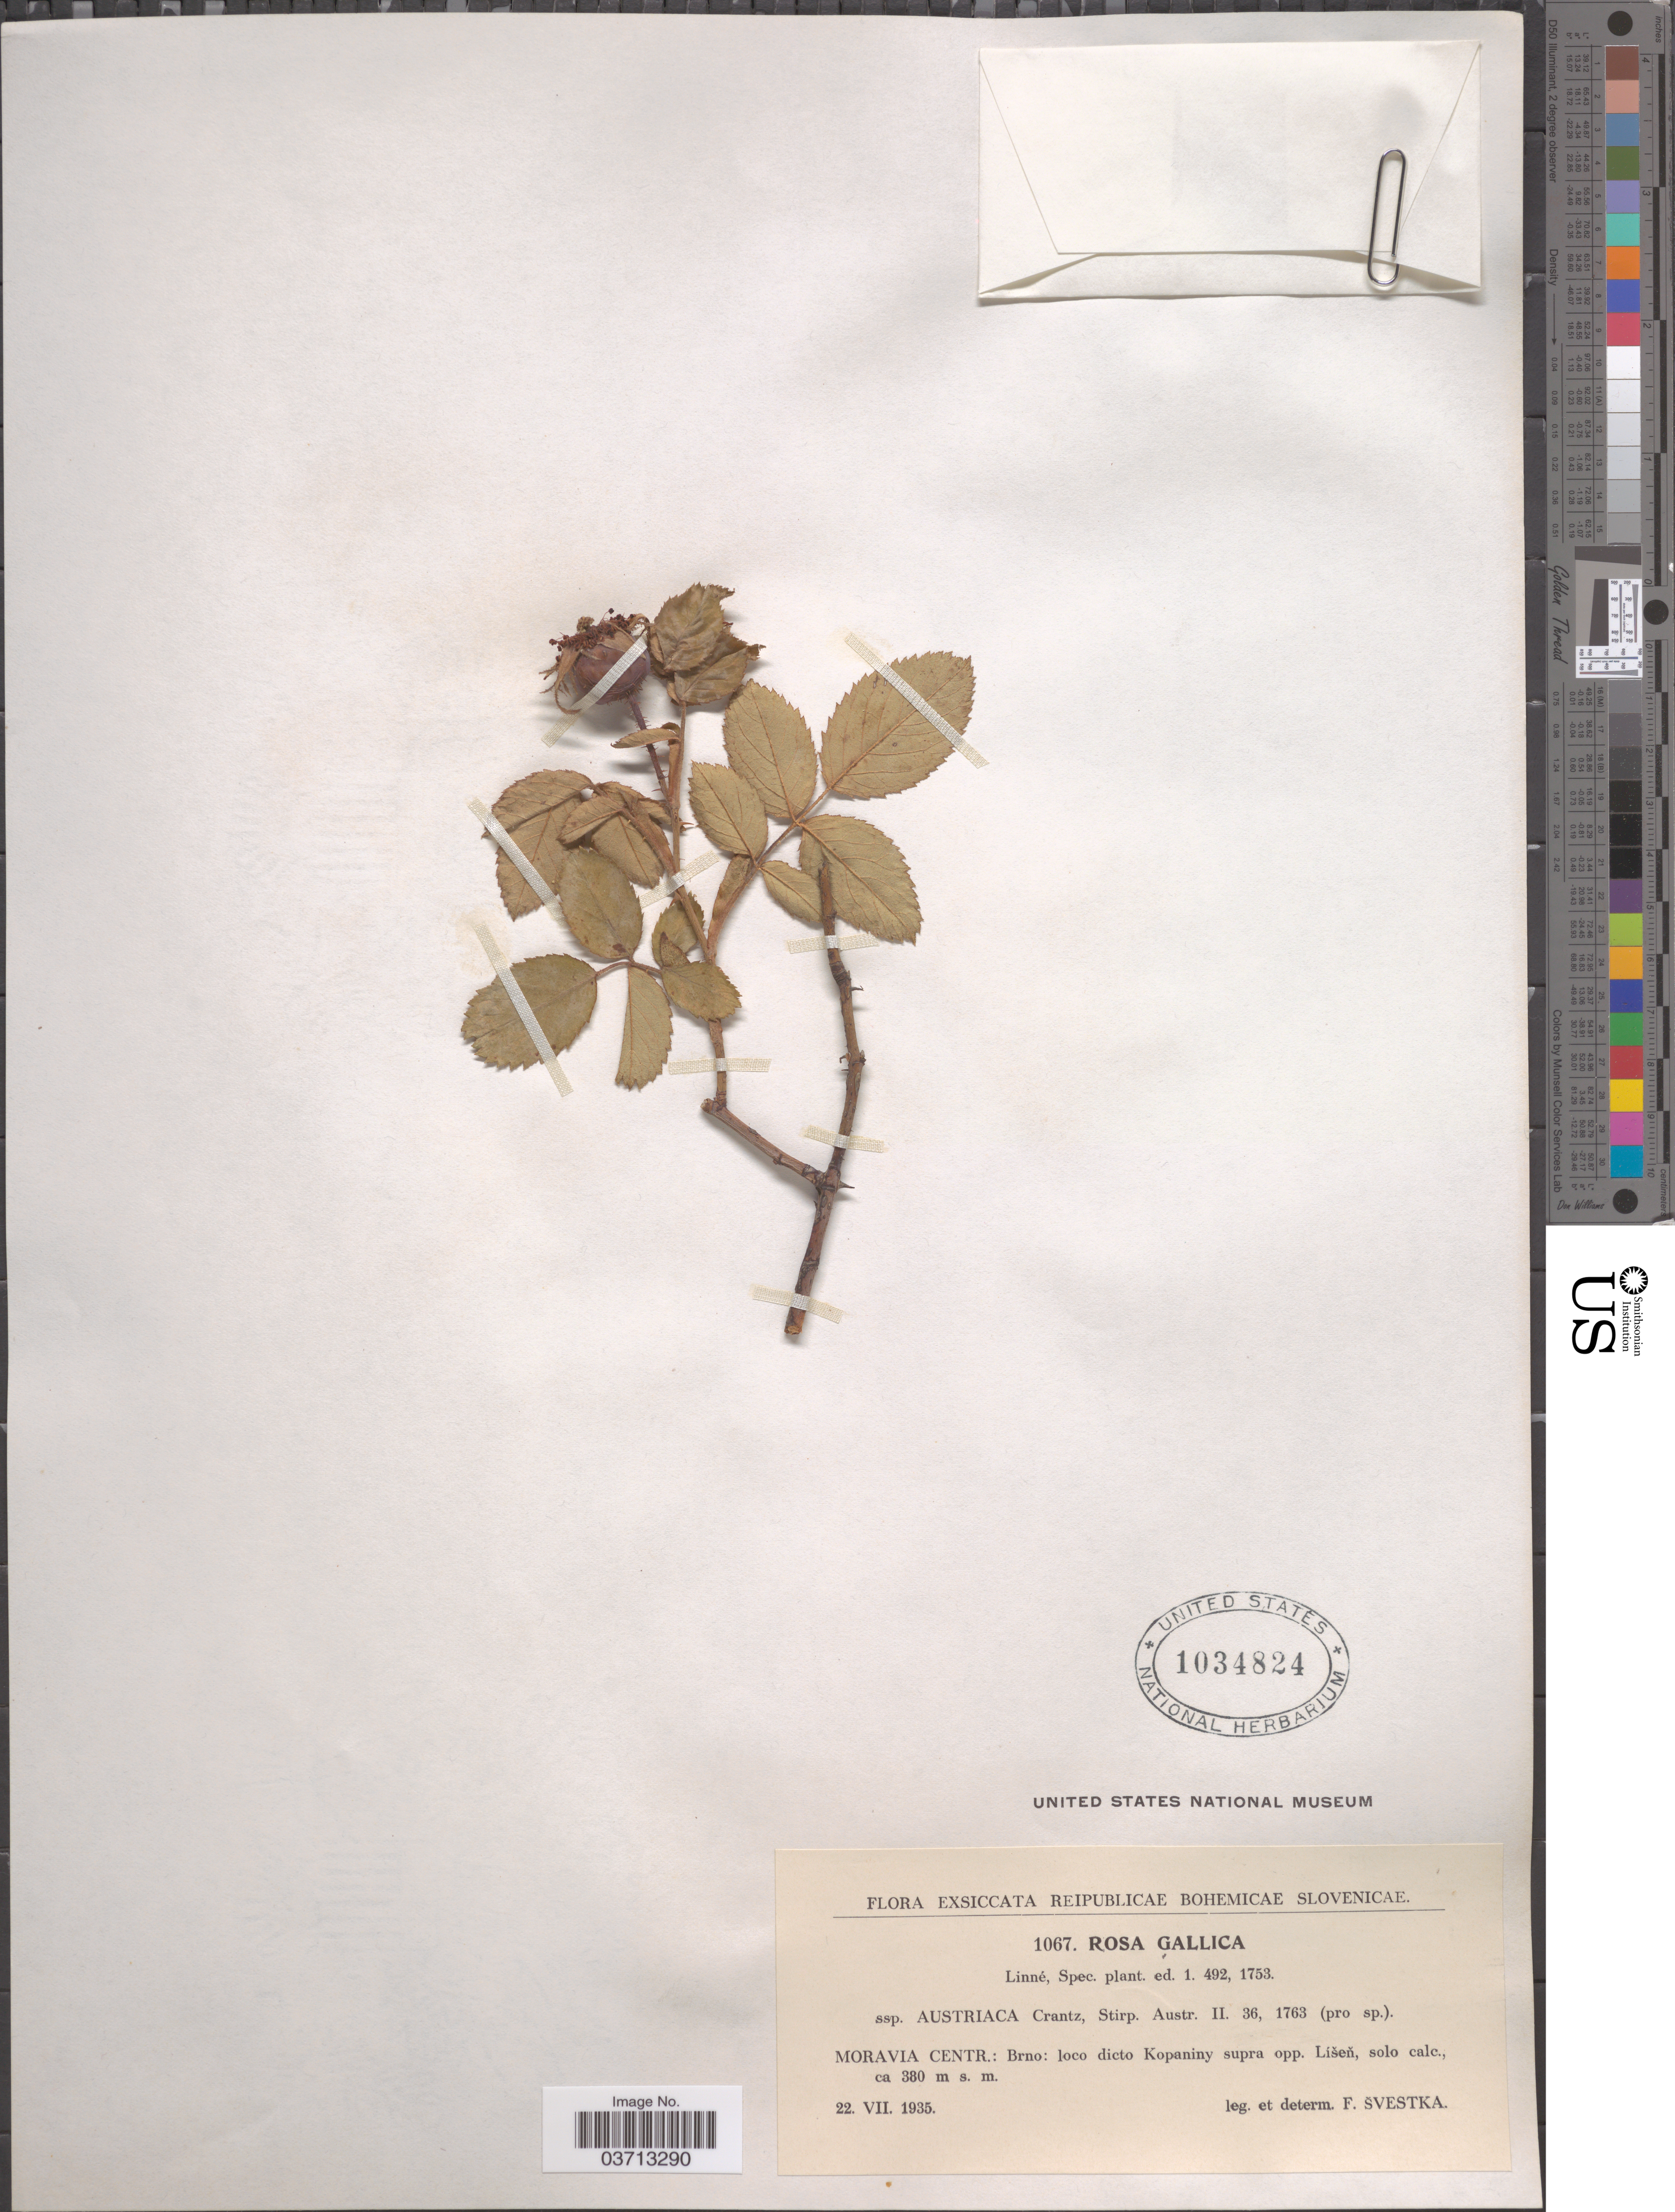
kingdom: Plantae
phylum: Tracheophyta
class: Magnoliopsida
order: Rosales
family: Rosaceae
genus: Rosa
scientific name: Rosa gallica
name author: L.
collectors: F. Svestka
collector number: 1067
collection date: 1935-07-22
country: Czechia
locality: Reipublicae Bohemicae Slovenicae. Moravia Centr.: Brno: loco dicto Kopaniny supra opp. Líšeň, solo calc.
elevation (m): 380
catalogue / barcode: US 1034824